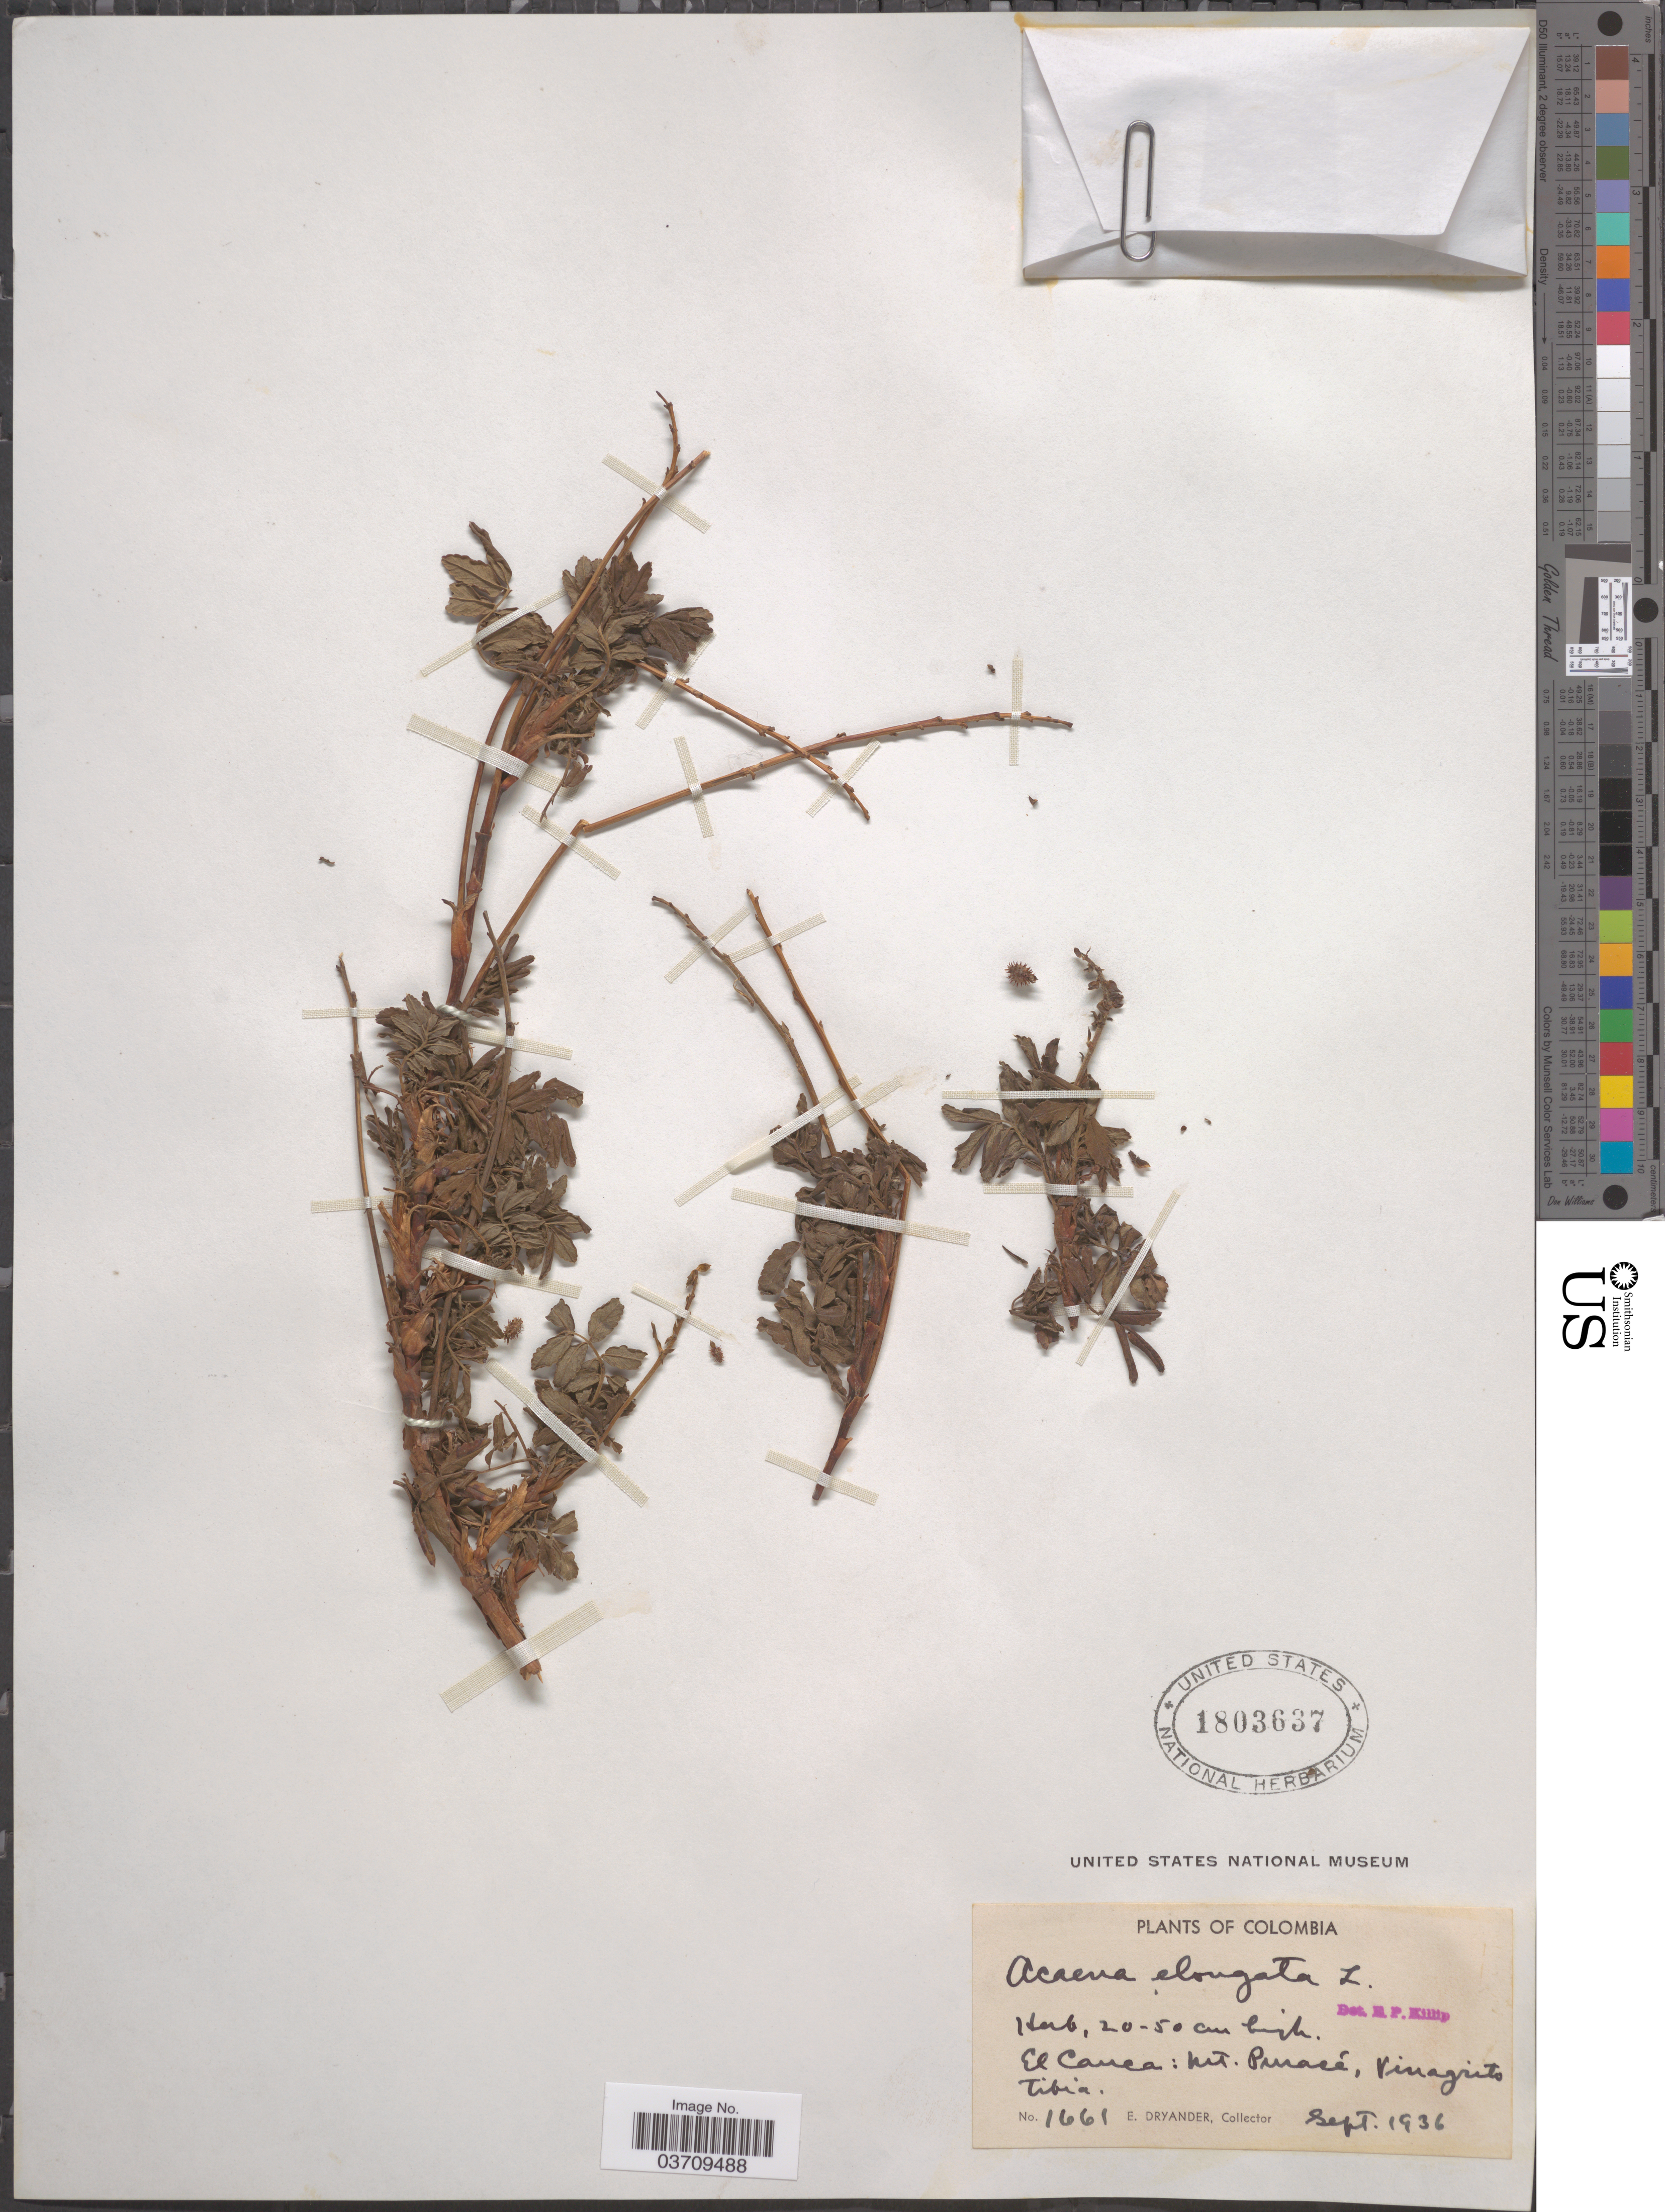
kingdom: Plantae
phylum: Tracheophyta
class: Magnoliopsida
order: Rosales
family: Rosaceae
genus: Acaena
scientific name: Acaena elongata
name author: L.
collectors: E. Dryander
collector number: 1661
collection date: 1936-09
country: Colombia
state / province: Cauca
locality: El Cauca: Mt. Puracé, Vinagrito Tibia.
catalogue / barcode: US 1803637